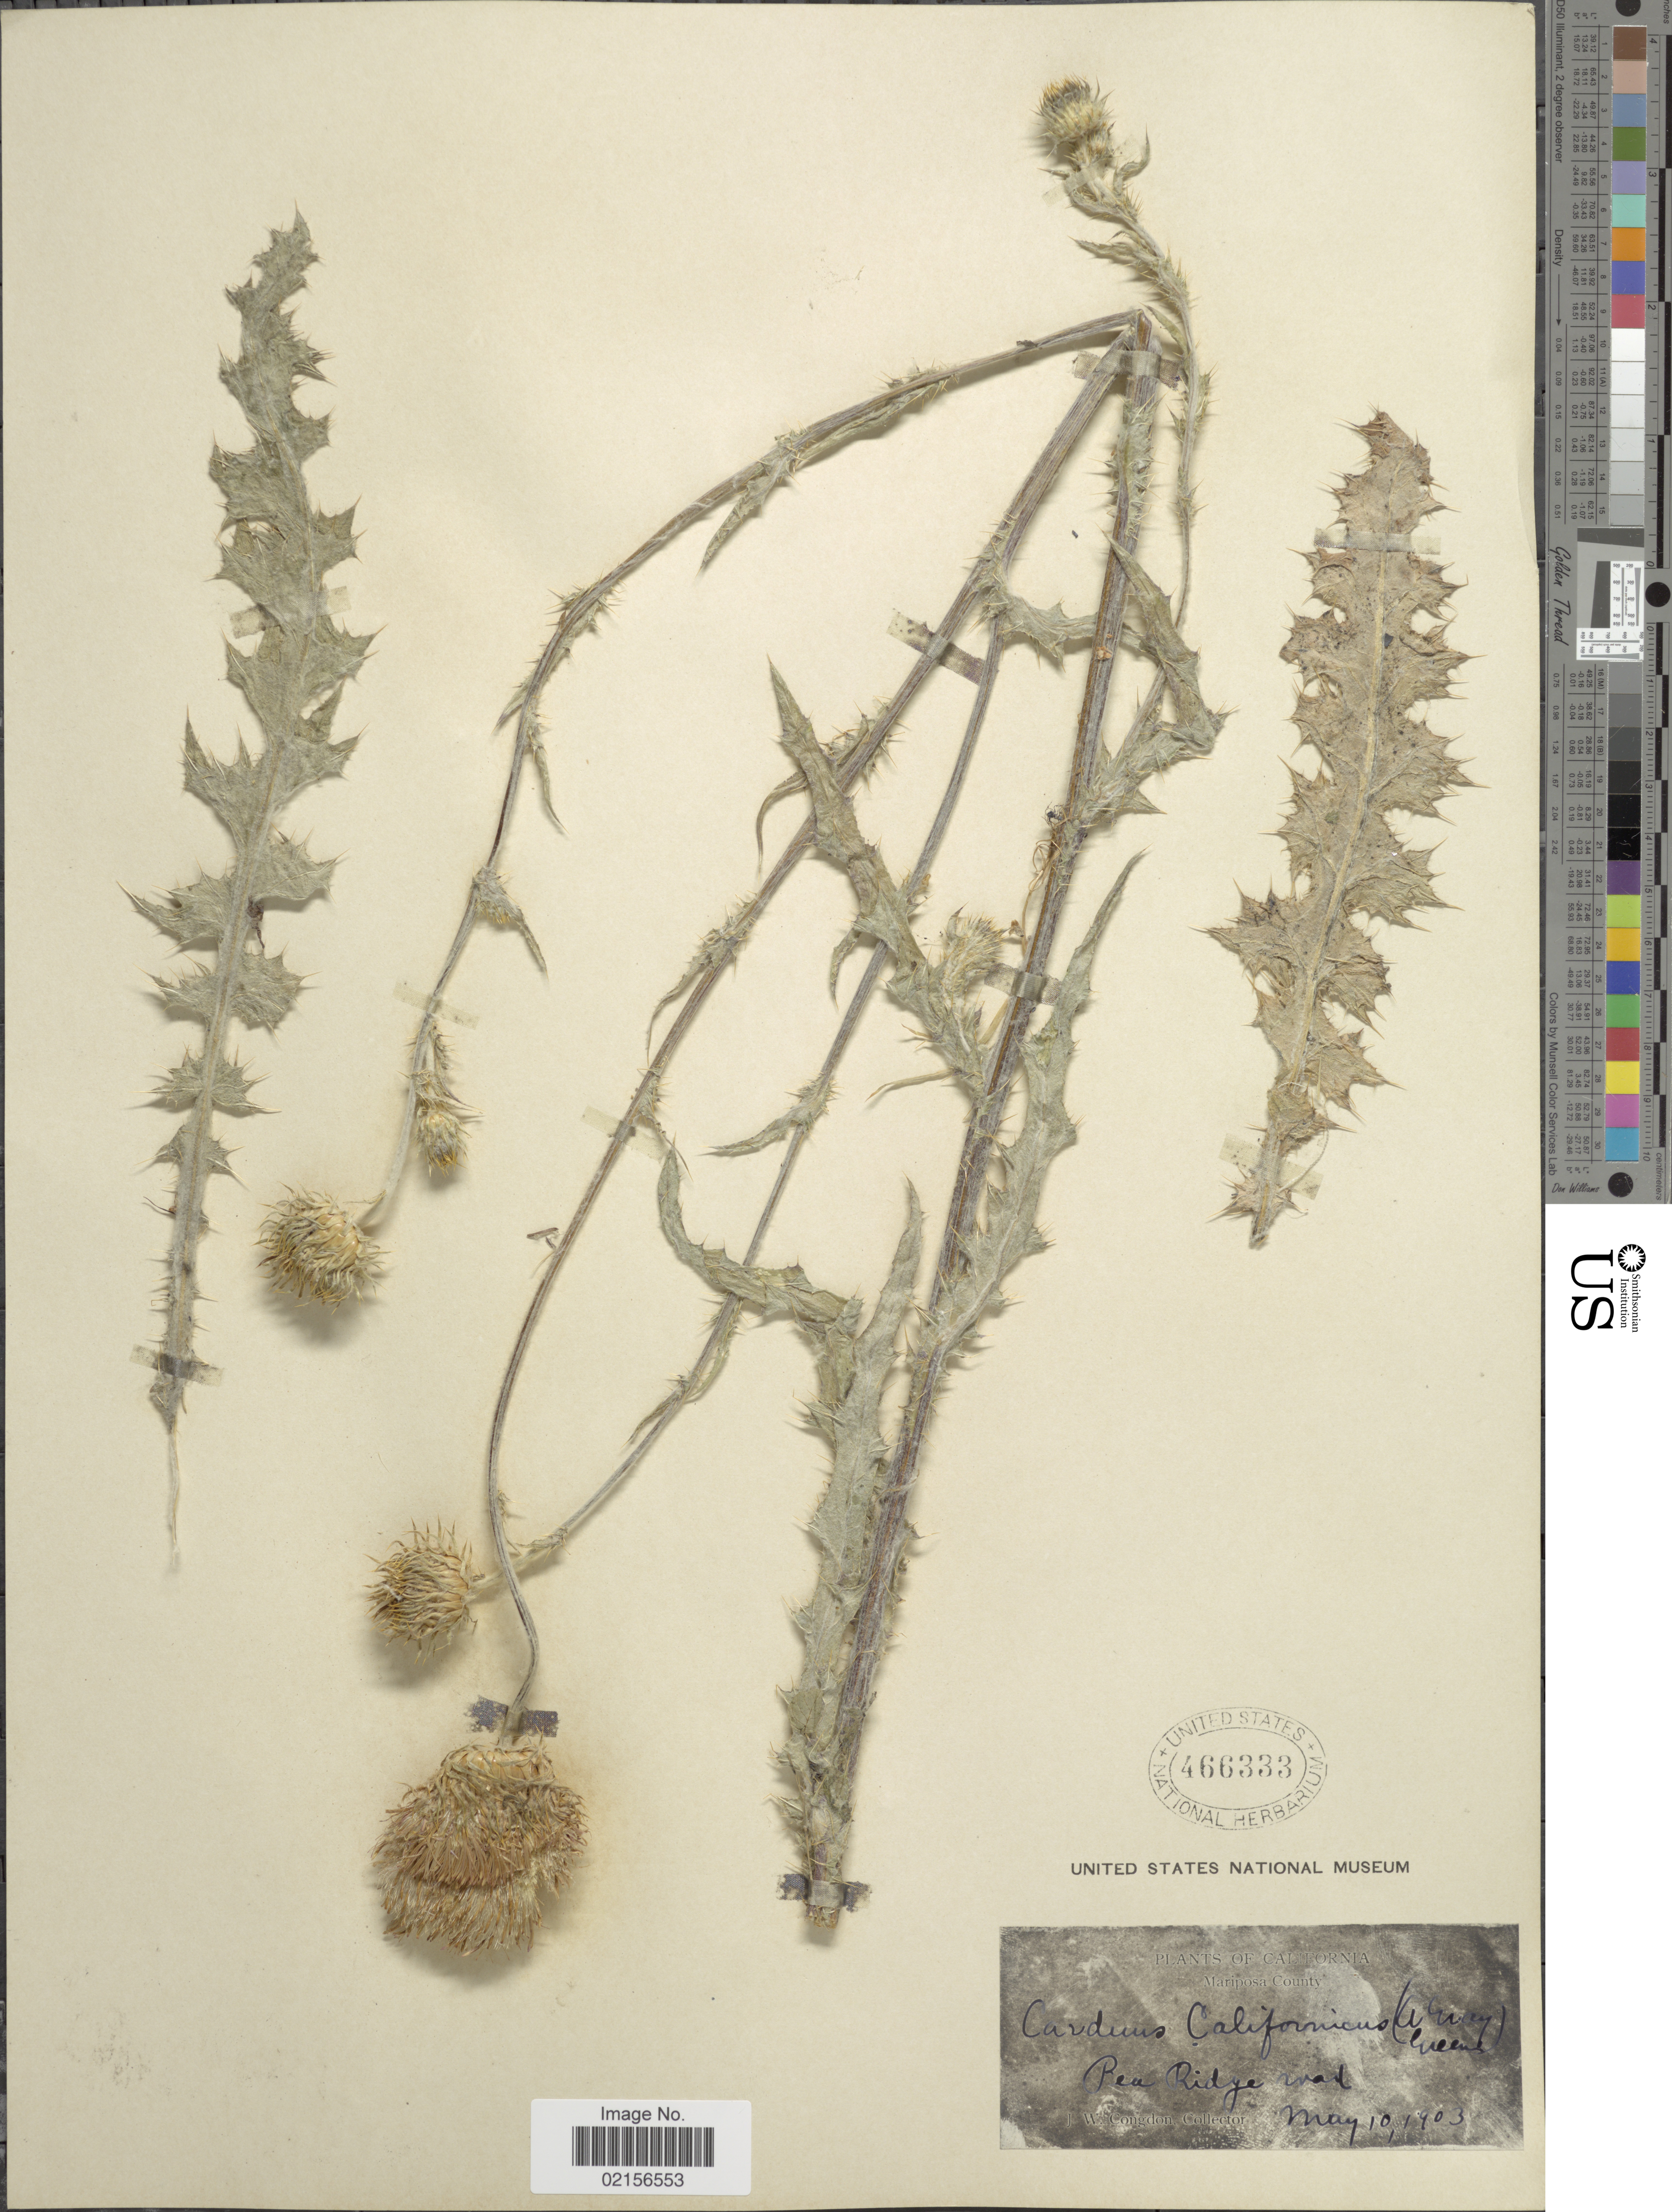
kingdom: Plantae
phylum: Tracheophyta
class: Magnoliopsida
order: Asterales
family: Asteraceae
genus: Cirsium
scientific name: Cirsium occidentale var. californicum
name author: (A. Gray) D.J. Keil & C.E. Turner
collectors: J. W. Congdon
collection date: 1903-05-10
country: United States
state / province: California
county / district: Mariposa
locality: Mariposa County, Pea Ridge road.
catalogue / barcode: US 466333